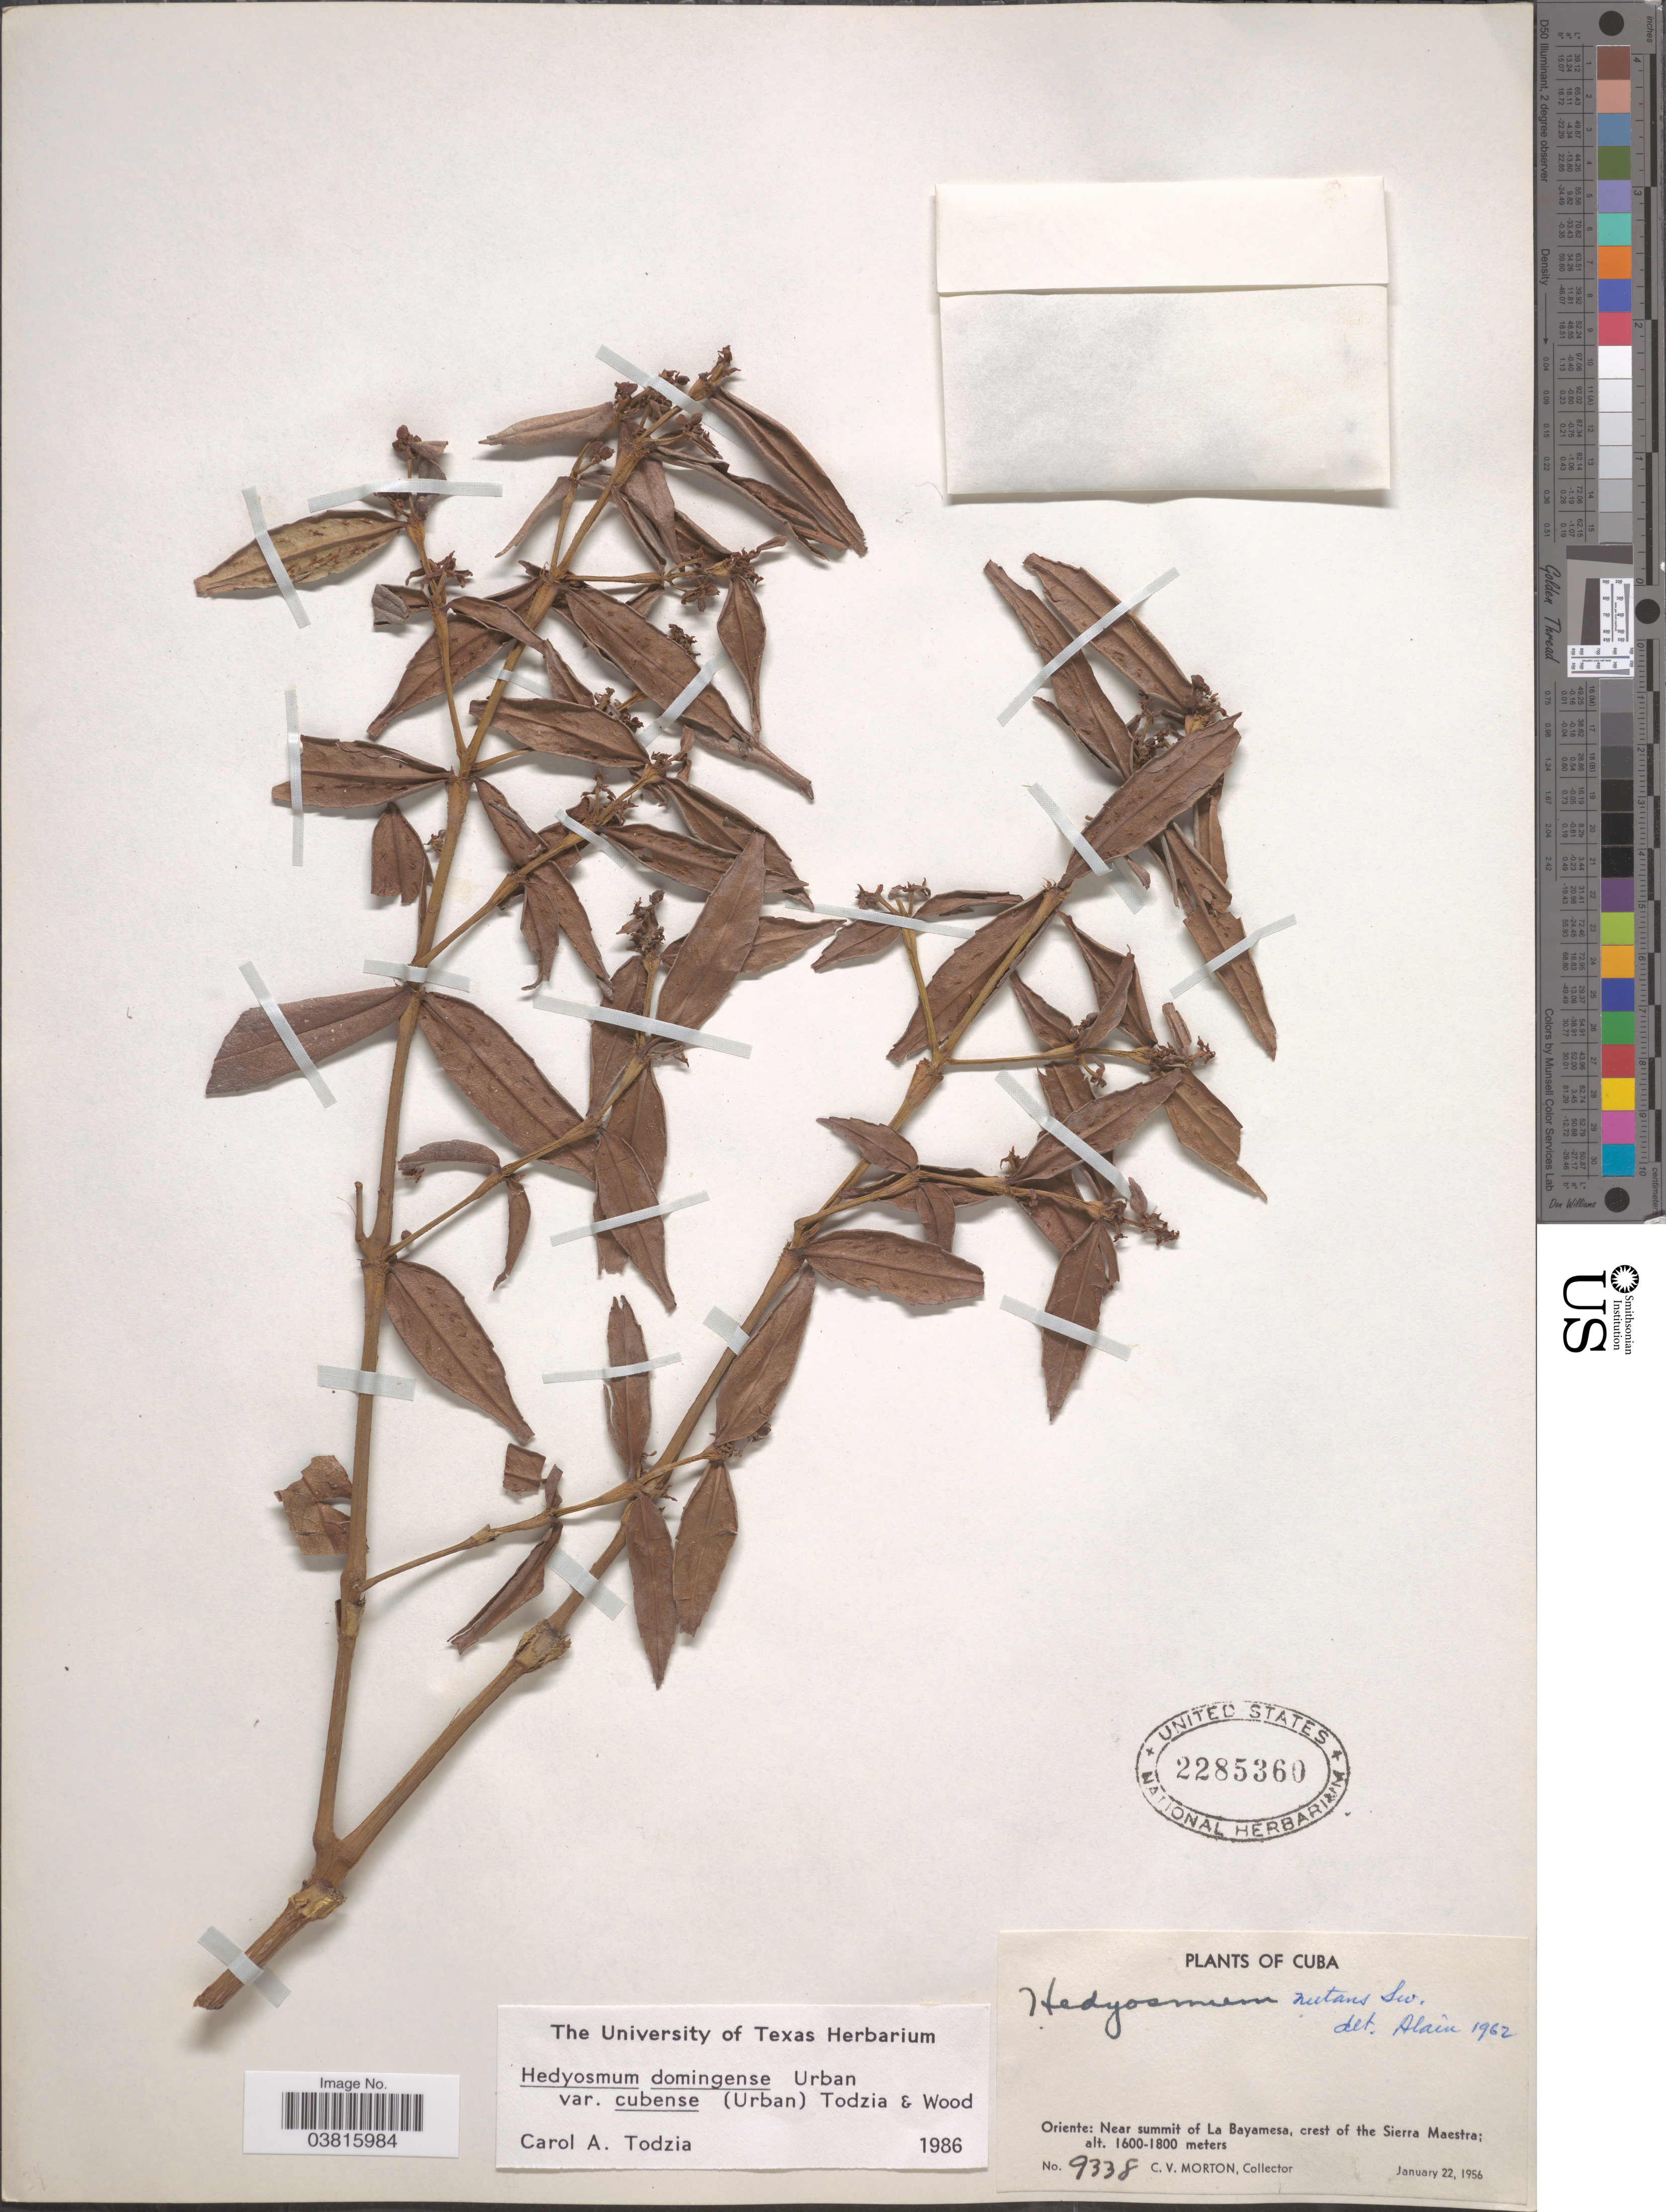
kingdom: Plantae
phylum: Tracheophyta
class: Magnoliopsida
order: Chloranthales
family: Chloranthaceae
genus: Hedyosmum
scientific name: Hedyosmum domingense var. cubense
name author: (Urb.) Todzia & C.E. Wood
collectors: C. V. Morton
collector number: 9338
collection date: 1956-01-22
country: Cuba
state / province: Oriente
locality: Near summit of La Bayamesa, crest of the Sierra Maestra.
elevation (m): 1600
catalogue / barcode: US 2282360